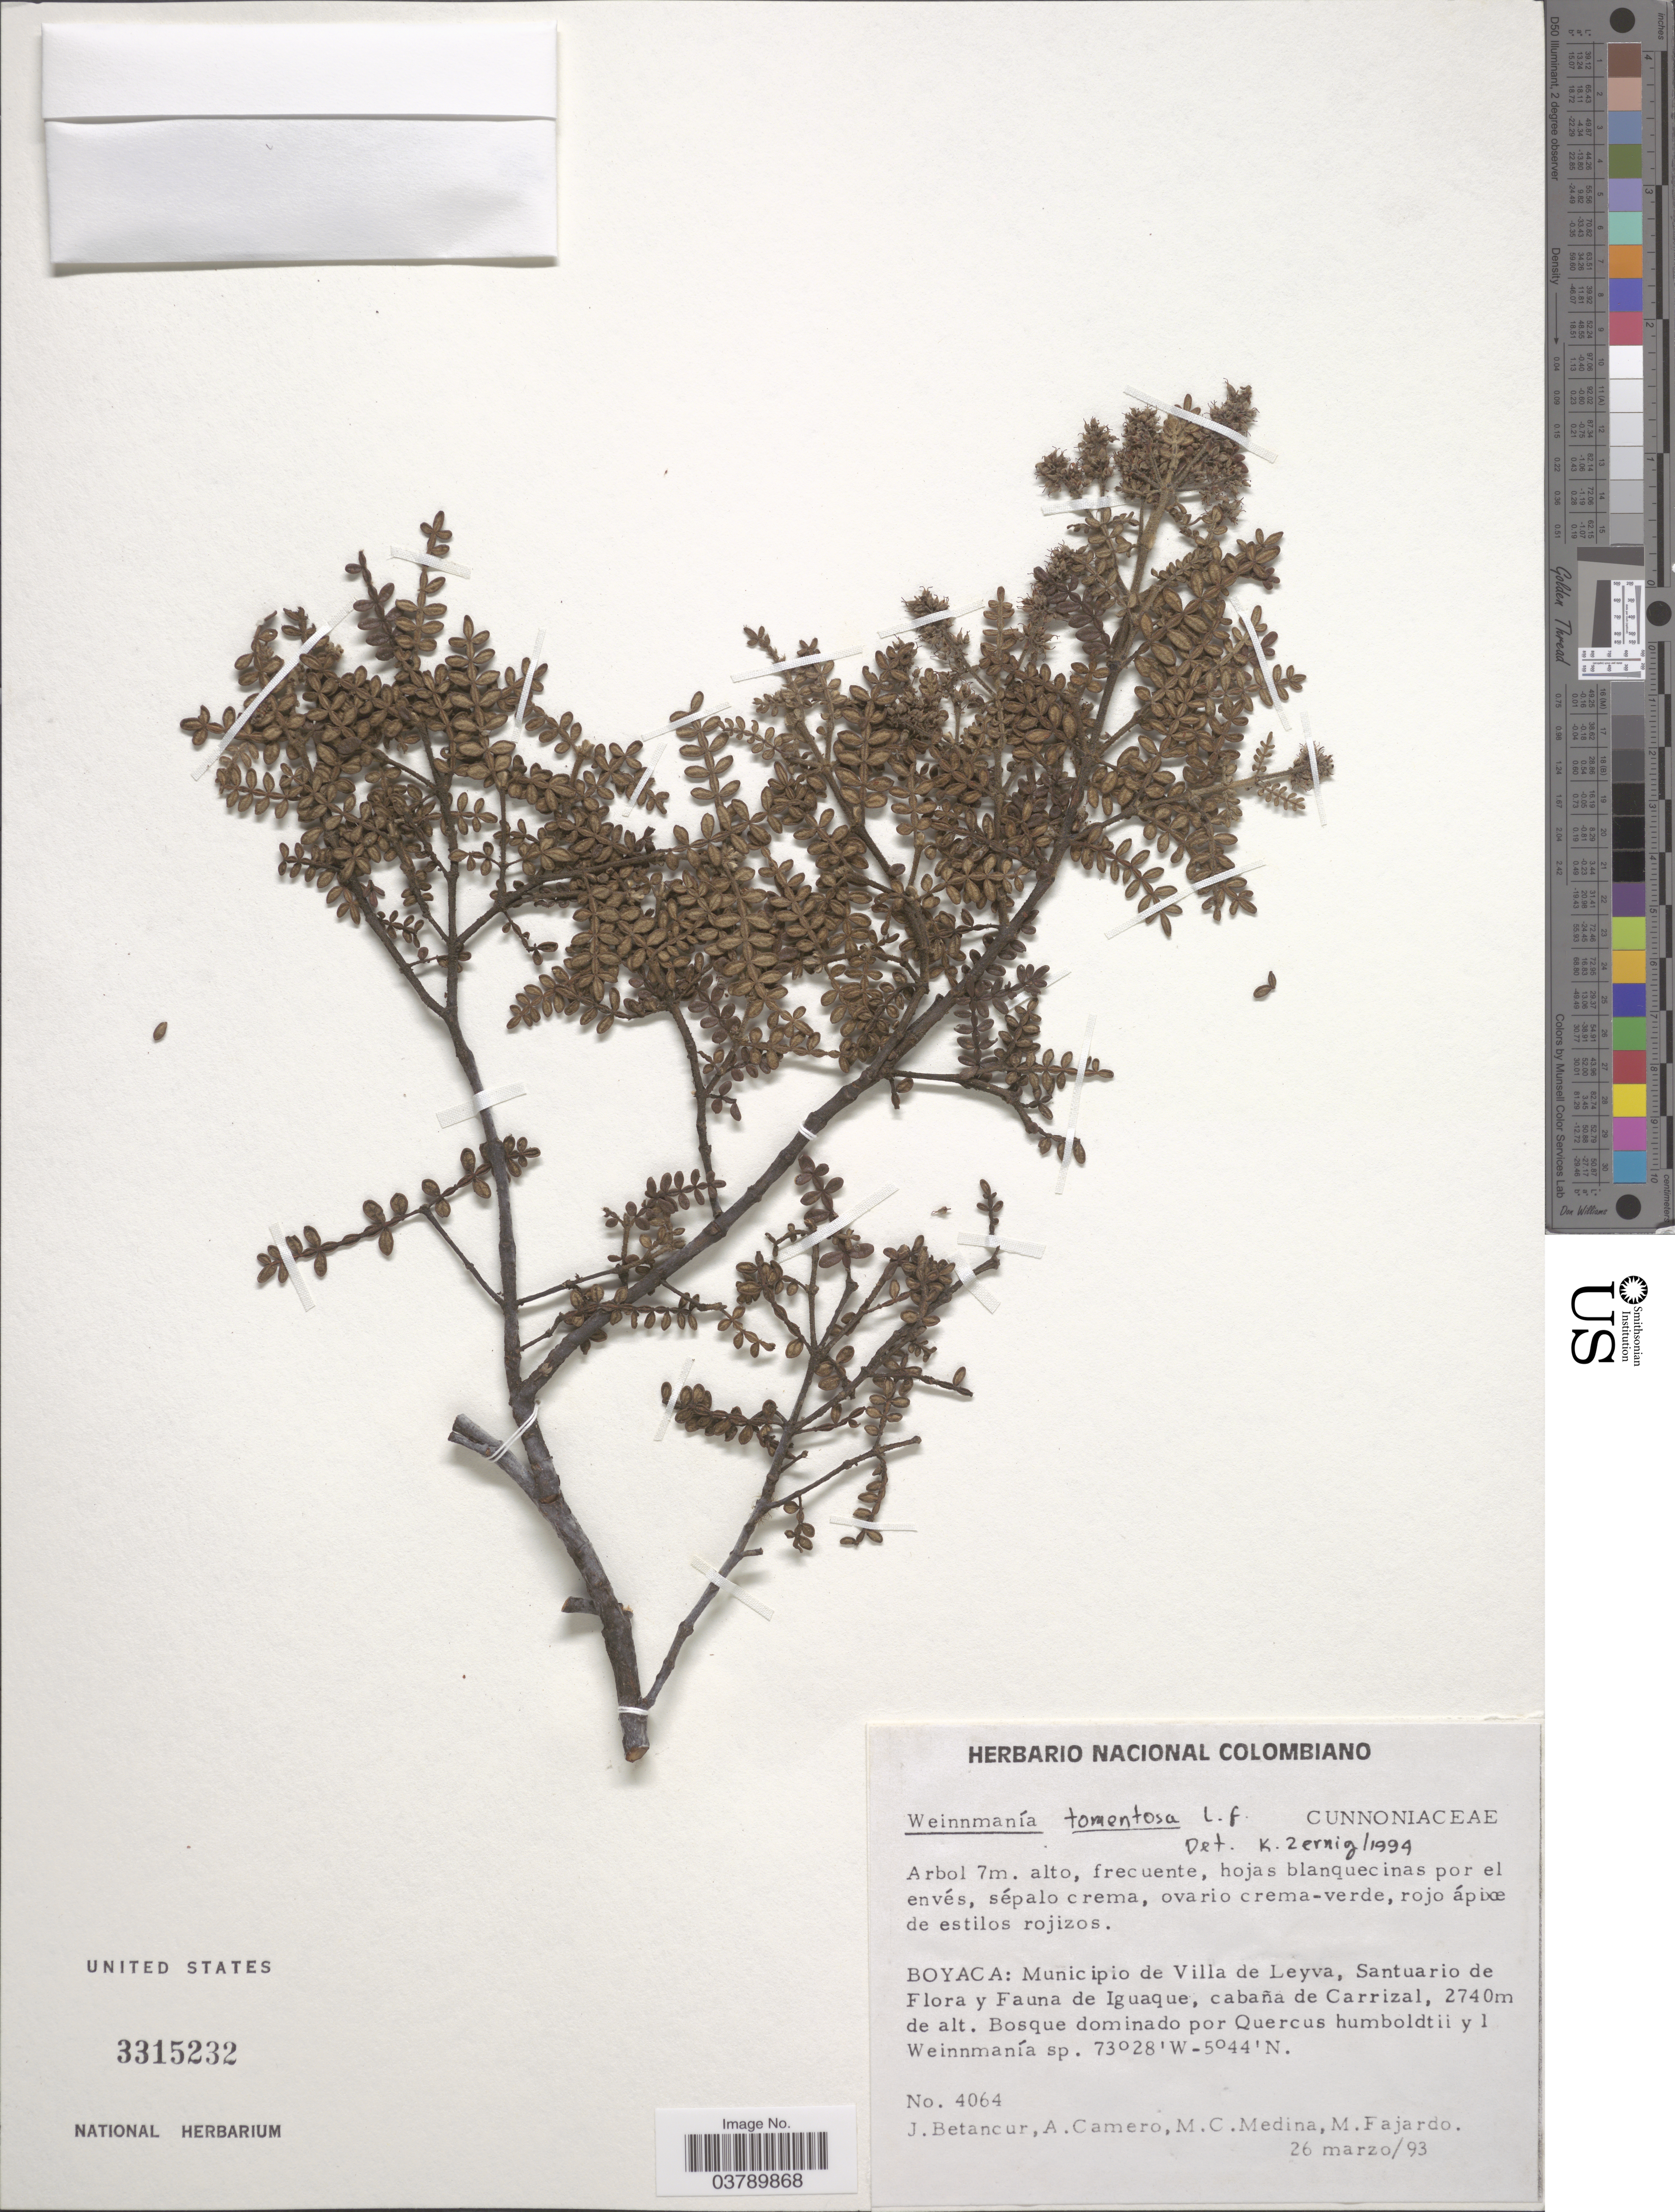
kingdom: Plantae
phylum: Tracheophyta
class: Magnoliopsida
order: Oxalidales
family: Cunoniaceae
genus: Weinmannia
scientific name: Weinmannia tomentosa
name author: L.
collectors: J. Betancur, A. A. Camero, M. Medina & M. Fajardo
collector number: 4064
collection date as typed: Transcribed d/m/y: 26/3/93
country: Colombia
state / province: Boyacá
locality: Municipio de Villa de Leyva, Santuario de Flora y Fauna de Iguaque, cabaña de Carrizal.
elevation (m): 2740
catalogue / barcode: US 3315232